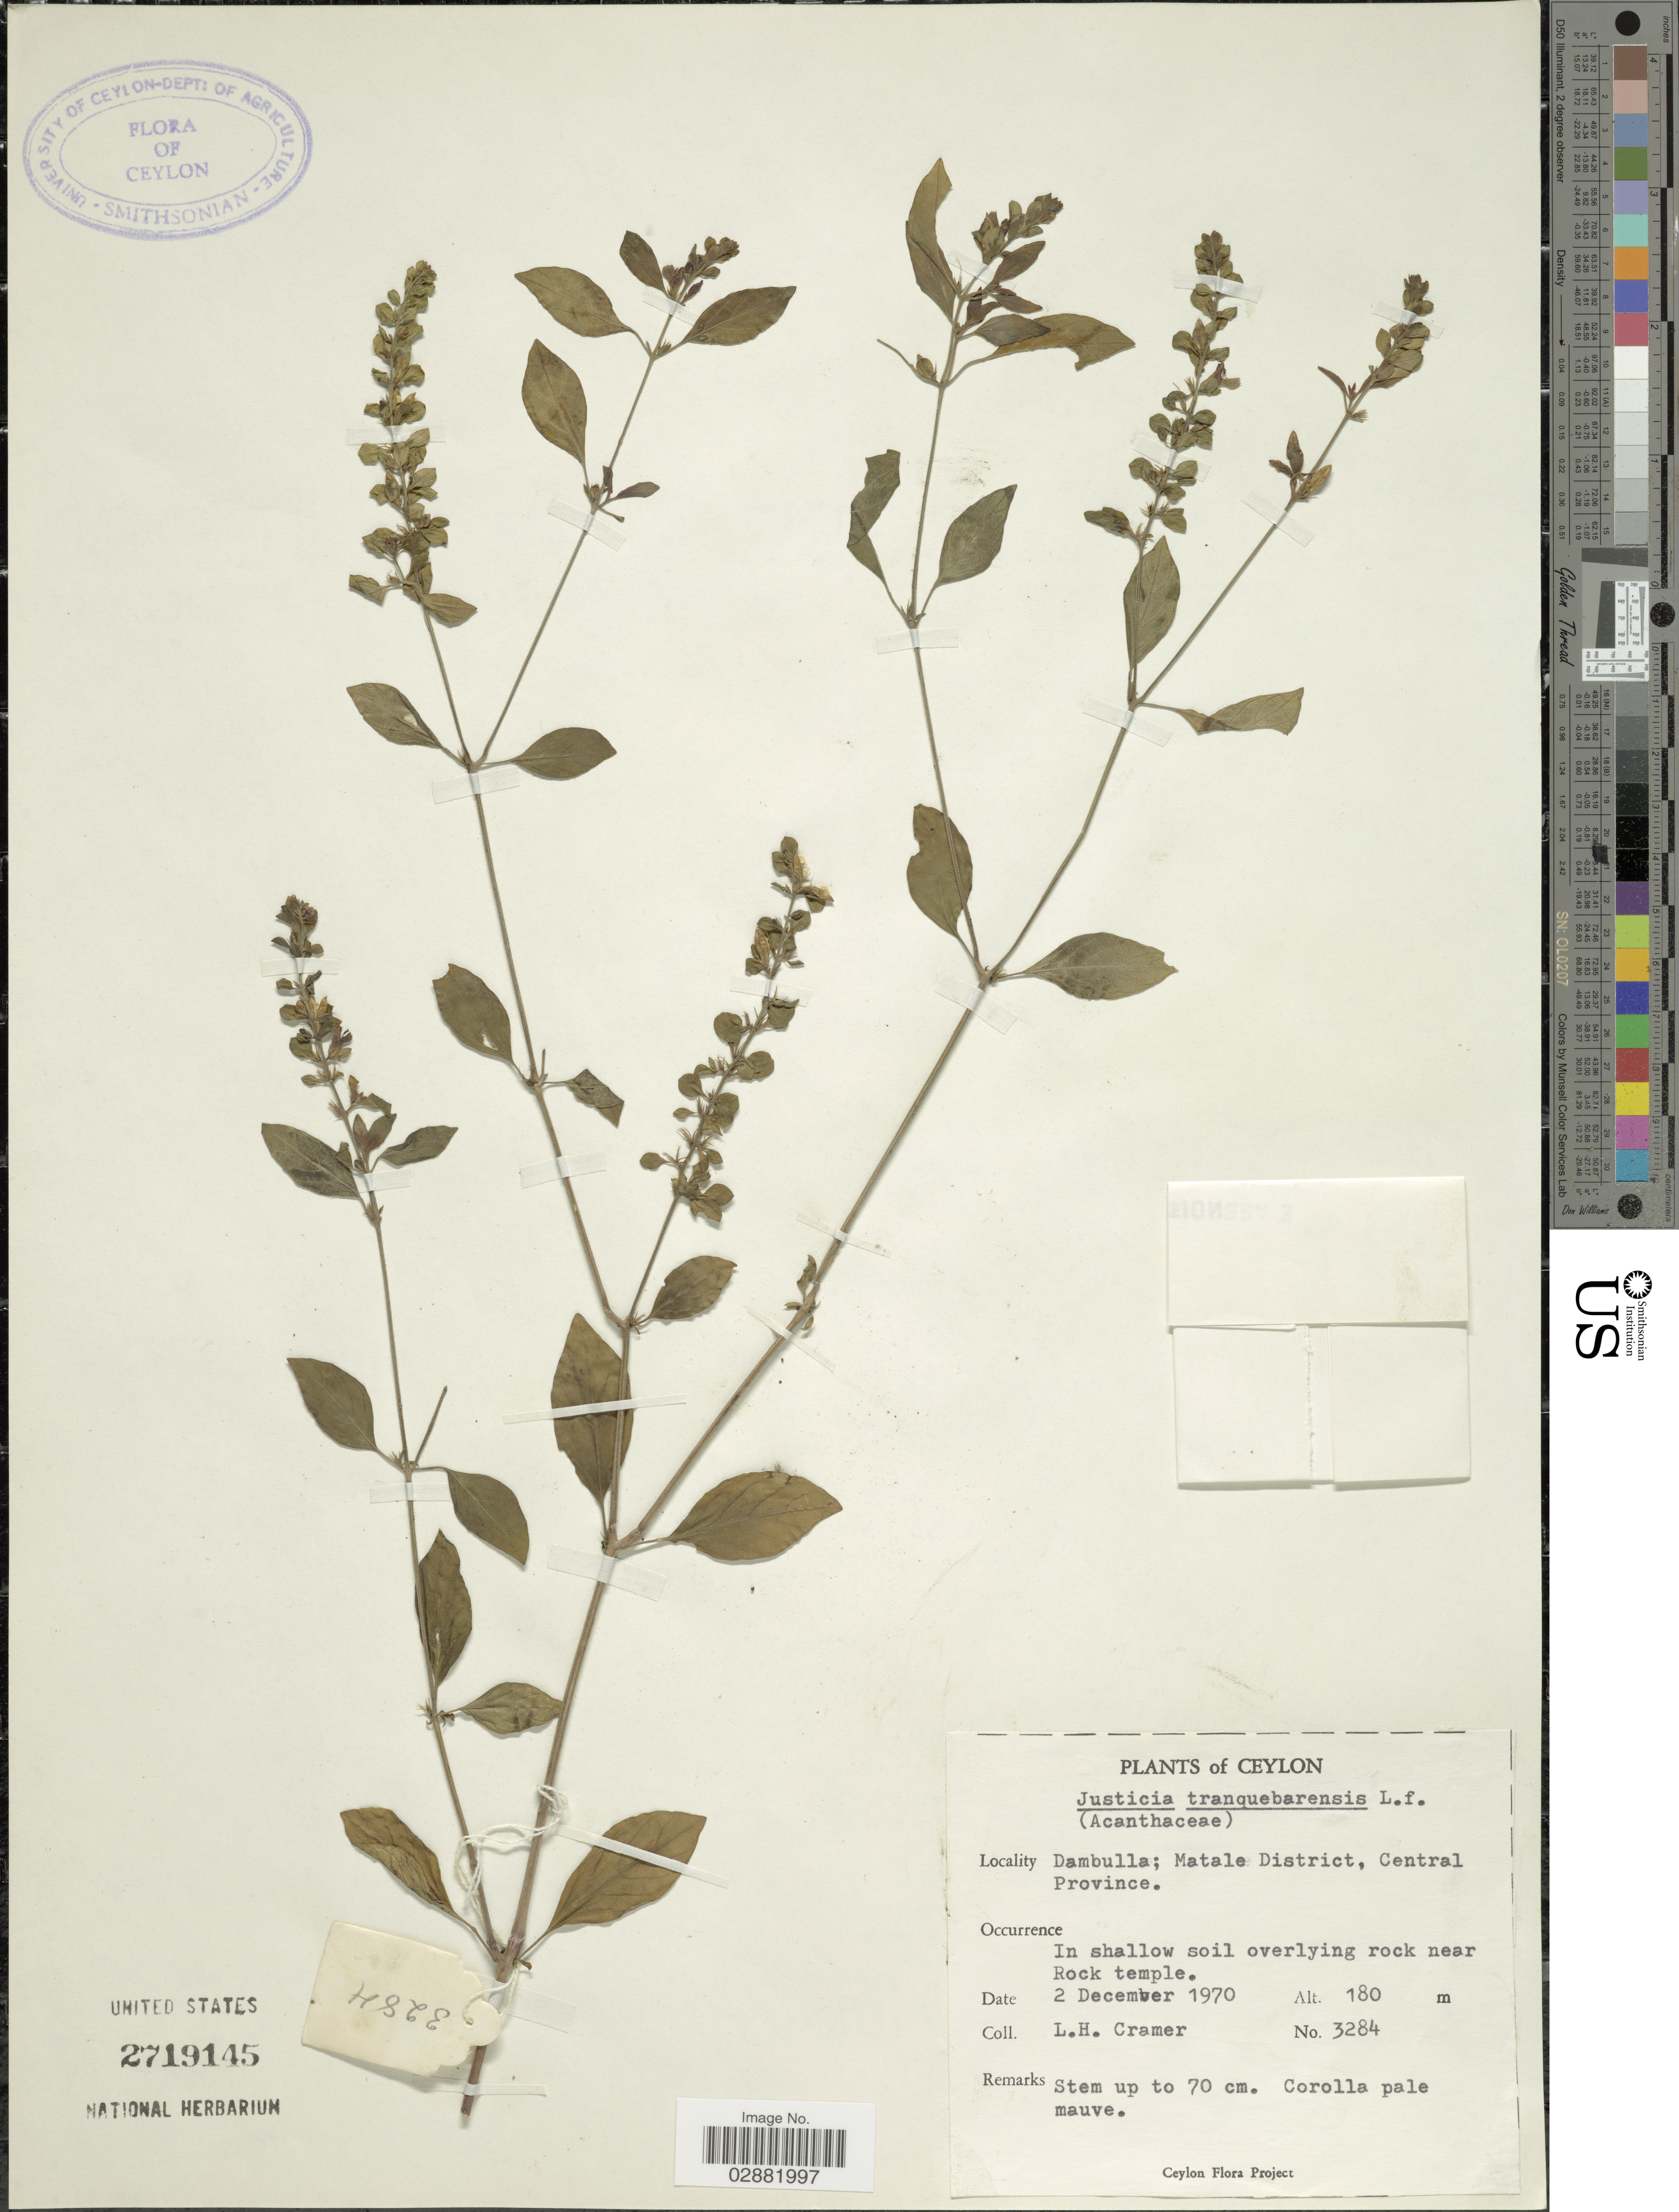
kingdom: Plantae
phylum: Tracheophyta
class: Magnoliopsida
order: Lamiales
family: Acanthaceae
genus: Justicia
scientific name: Justicia tranquebariensis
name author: L. f.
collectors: L. H. Cramer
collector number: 3284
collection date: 1970-12-02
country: Sri Lanka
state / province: Central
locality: Ceylon, In shallow soil overlying rock near Rock temple.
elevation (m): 180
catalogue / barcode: US 2719145